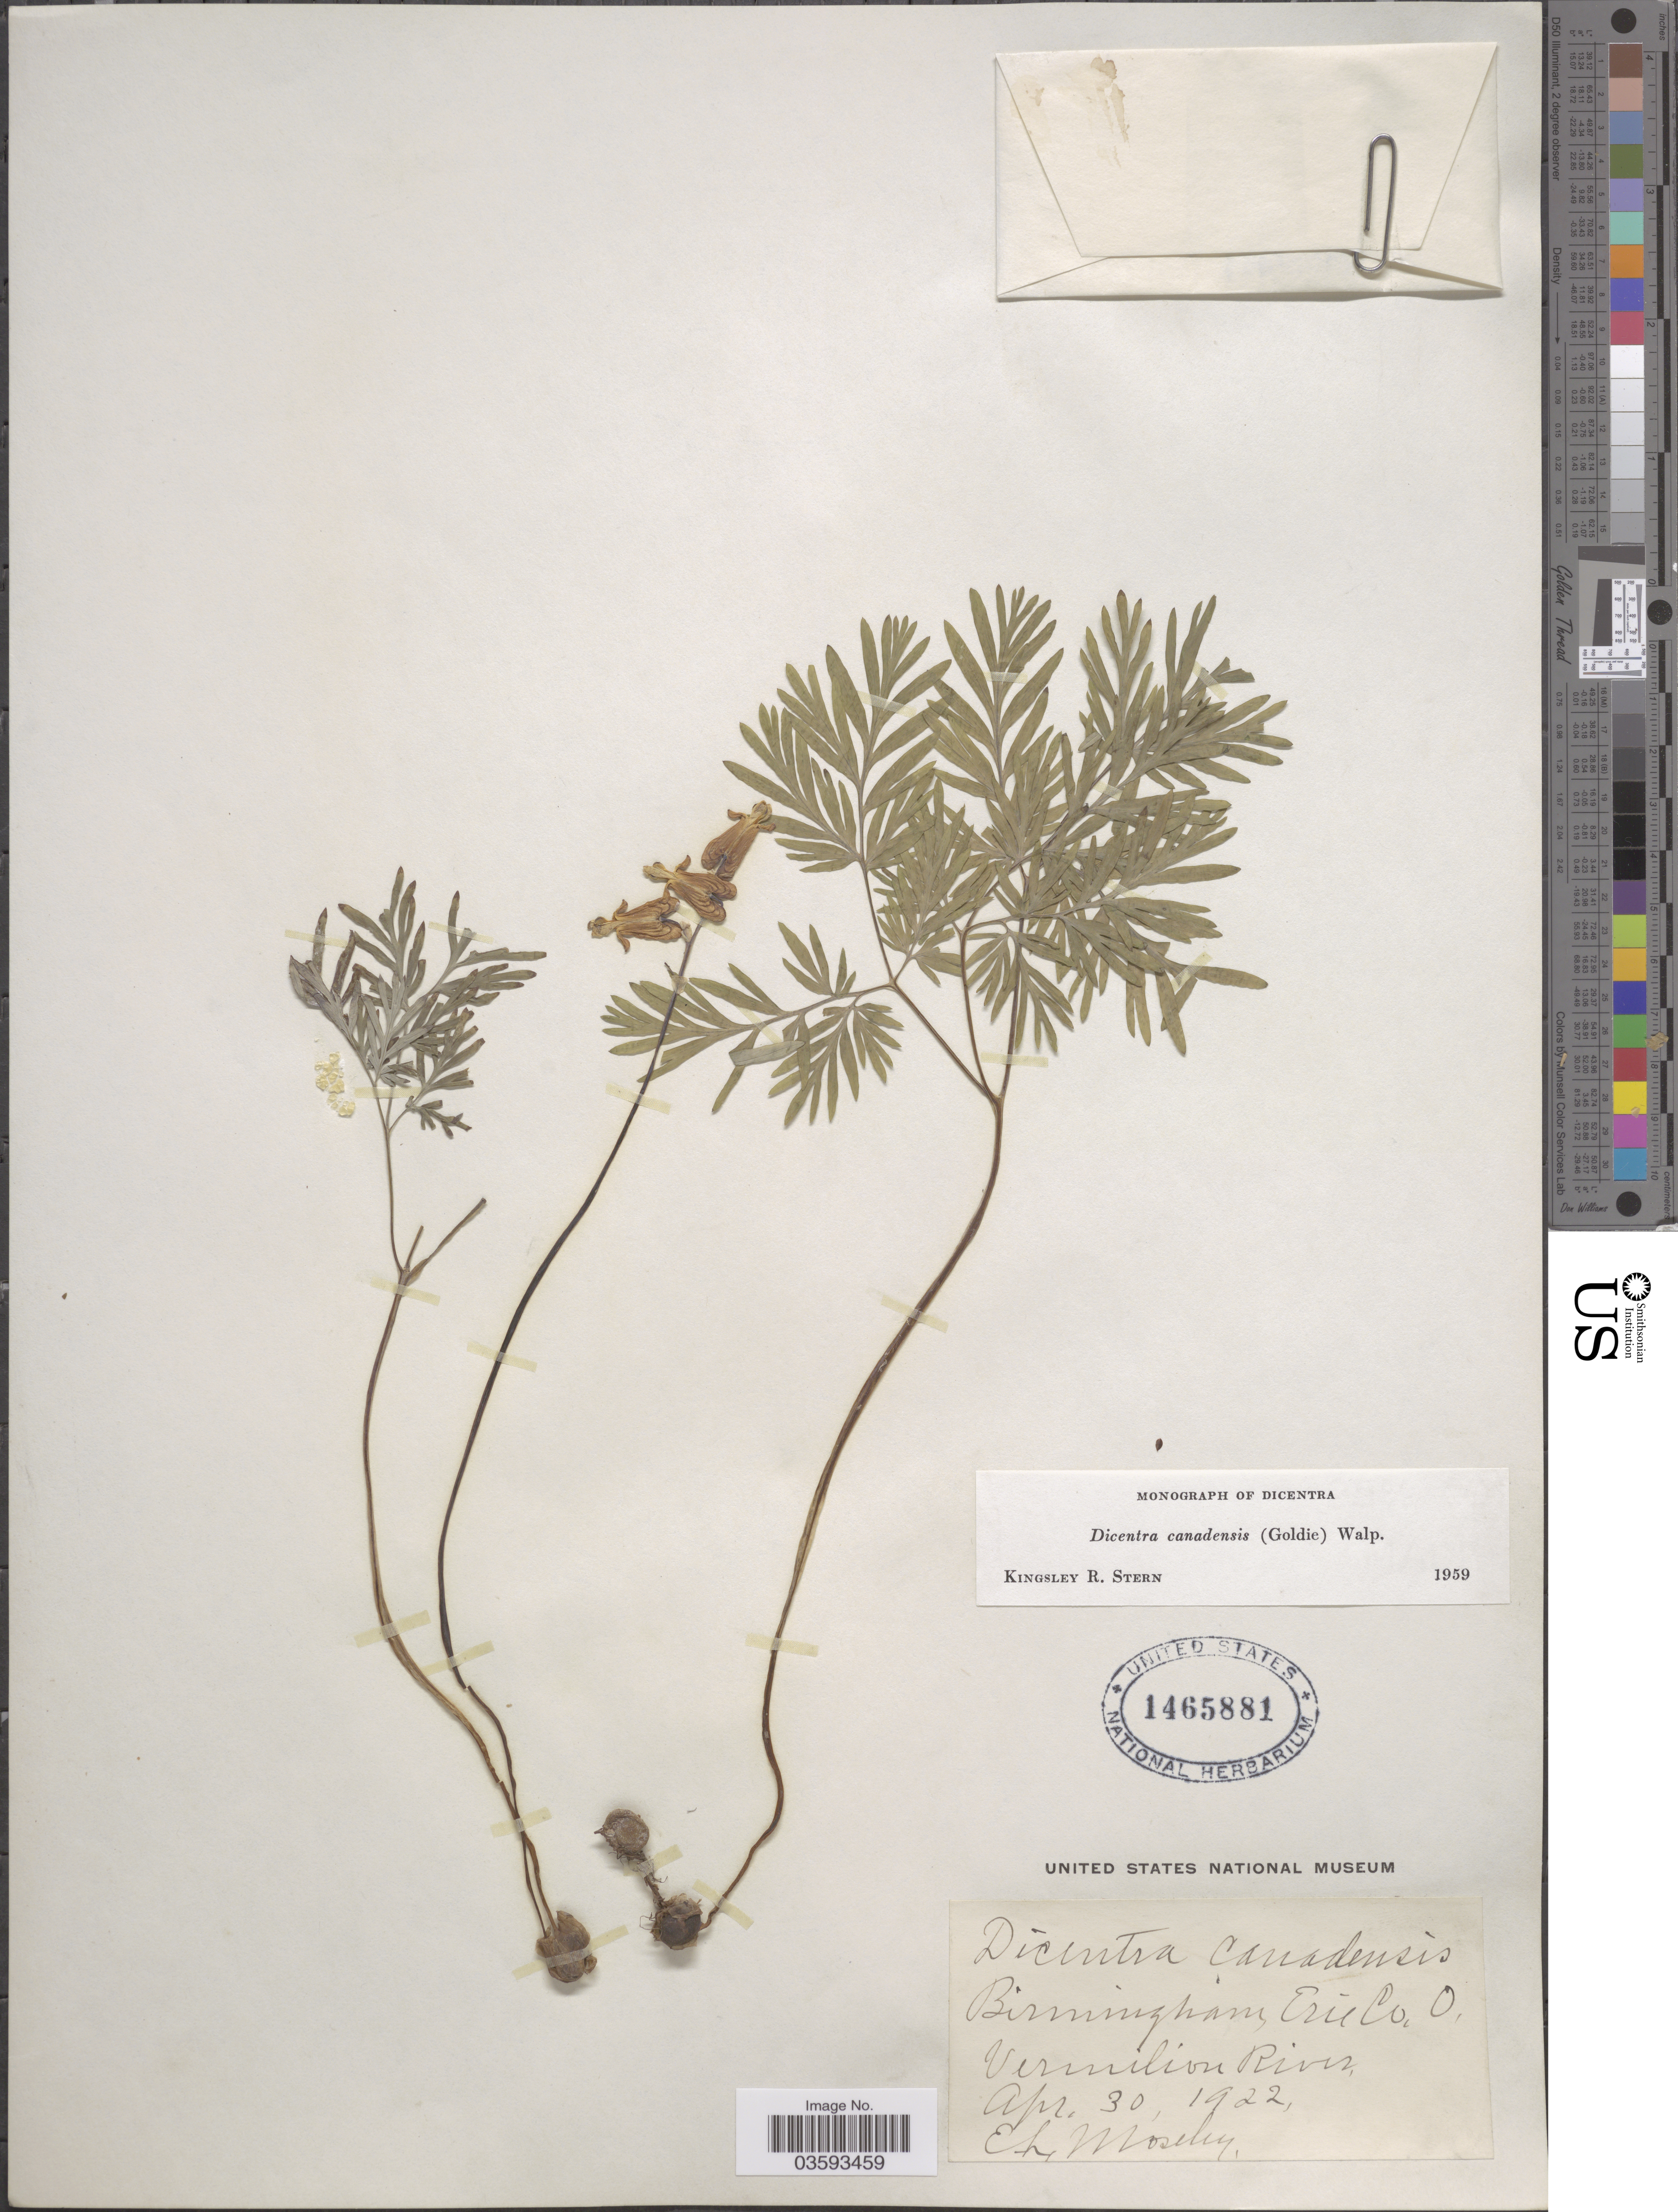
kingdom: Plantae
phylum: Tracheophyta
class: Magnoliopsida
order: Ranunculales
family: Papaveraceae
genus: Dicentra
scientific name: Dicentra canadensis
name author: (Goldie) Walp.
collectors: E. Moseley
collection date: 1922-04-30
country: United States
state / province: Ohio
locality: Birmingham, Erie Co., Vermilion River.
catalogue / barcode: US 1465881